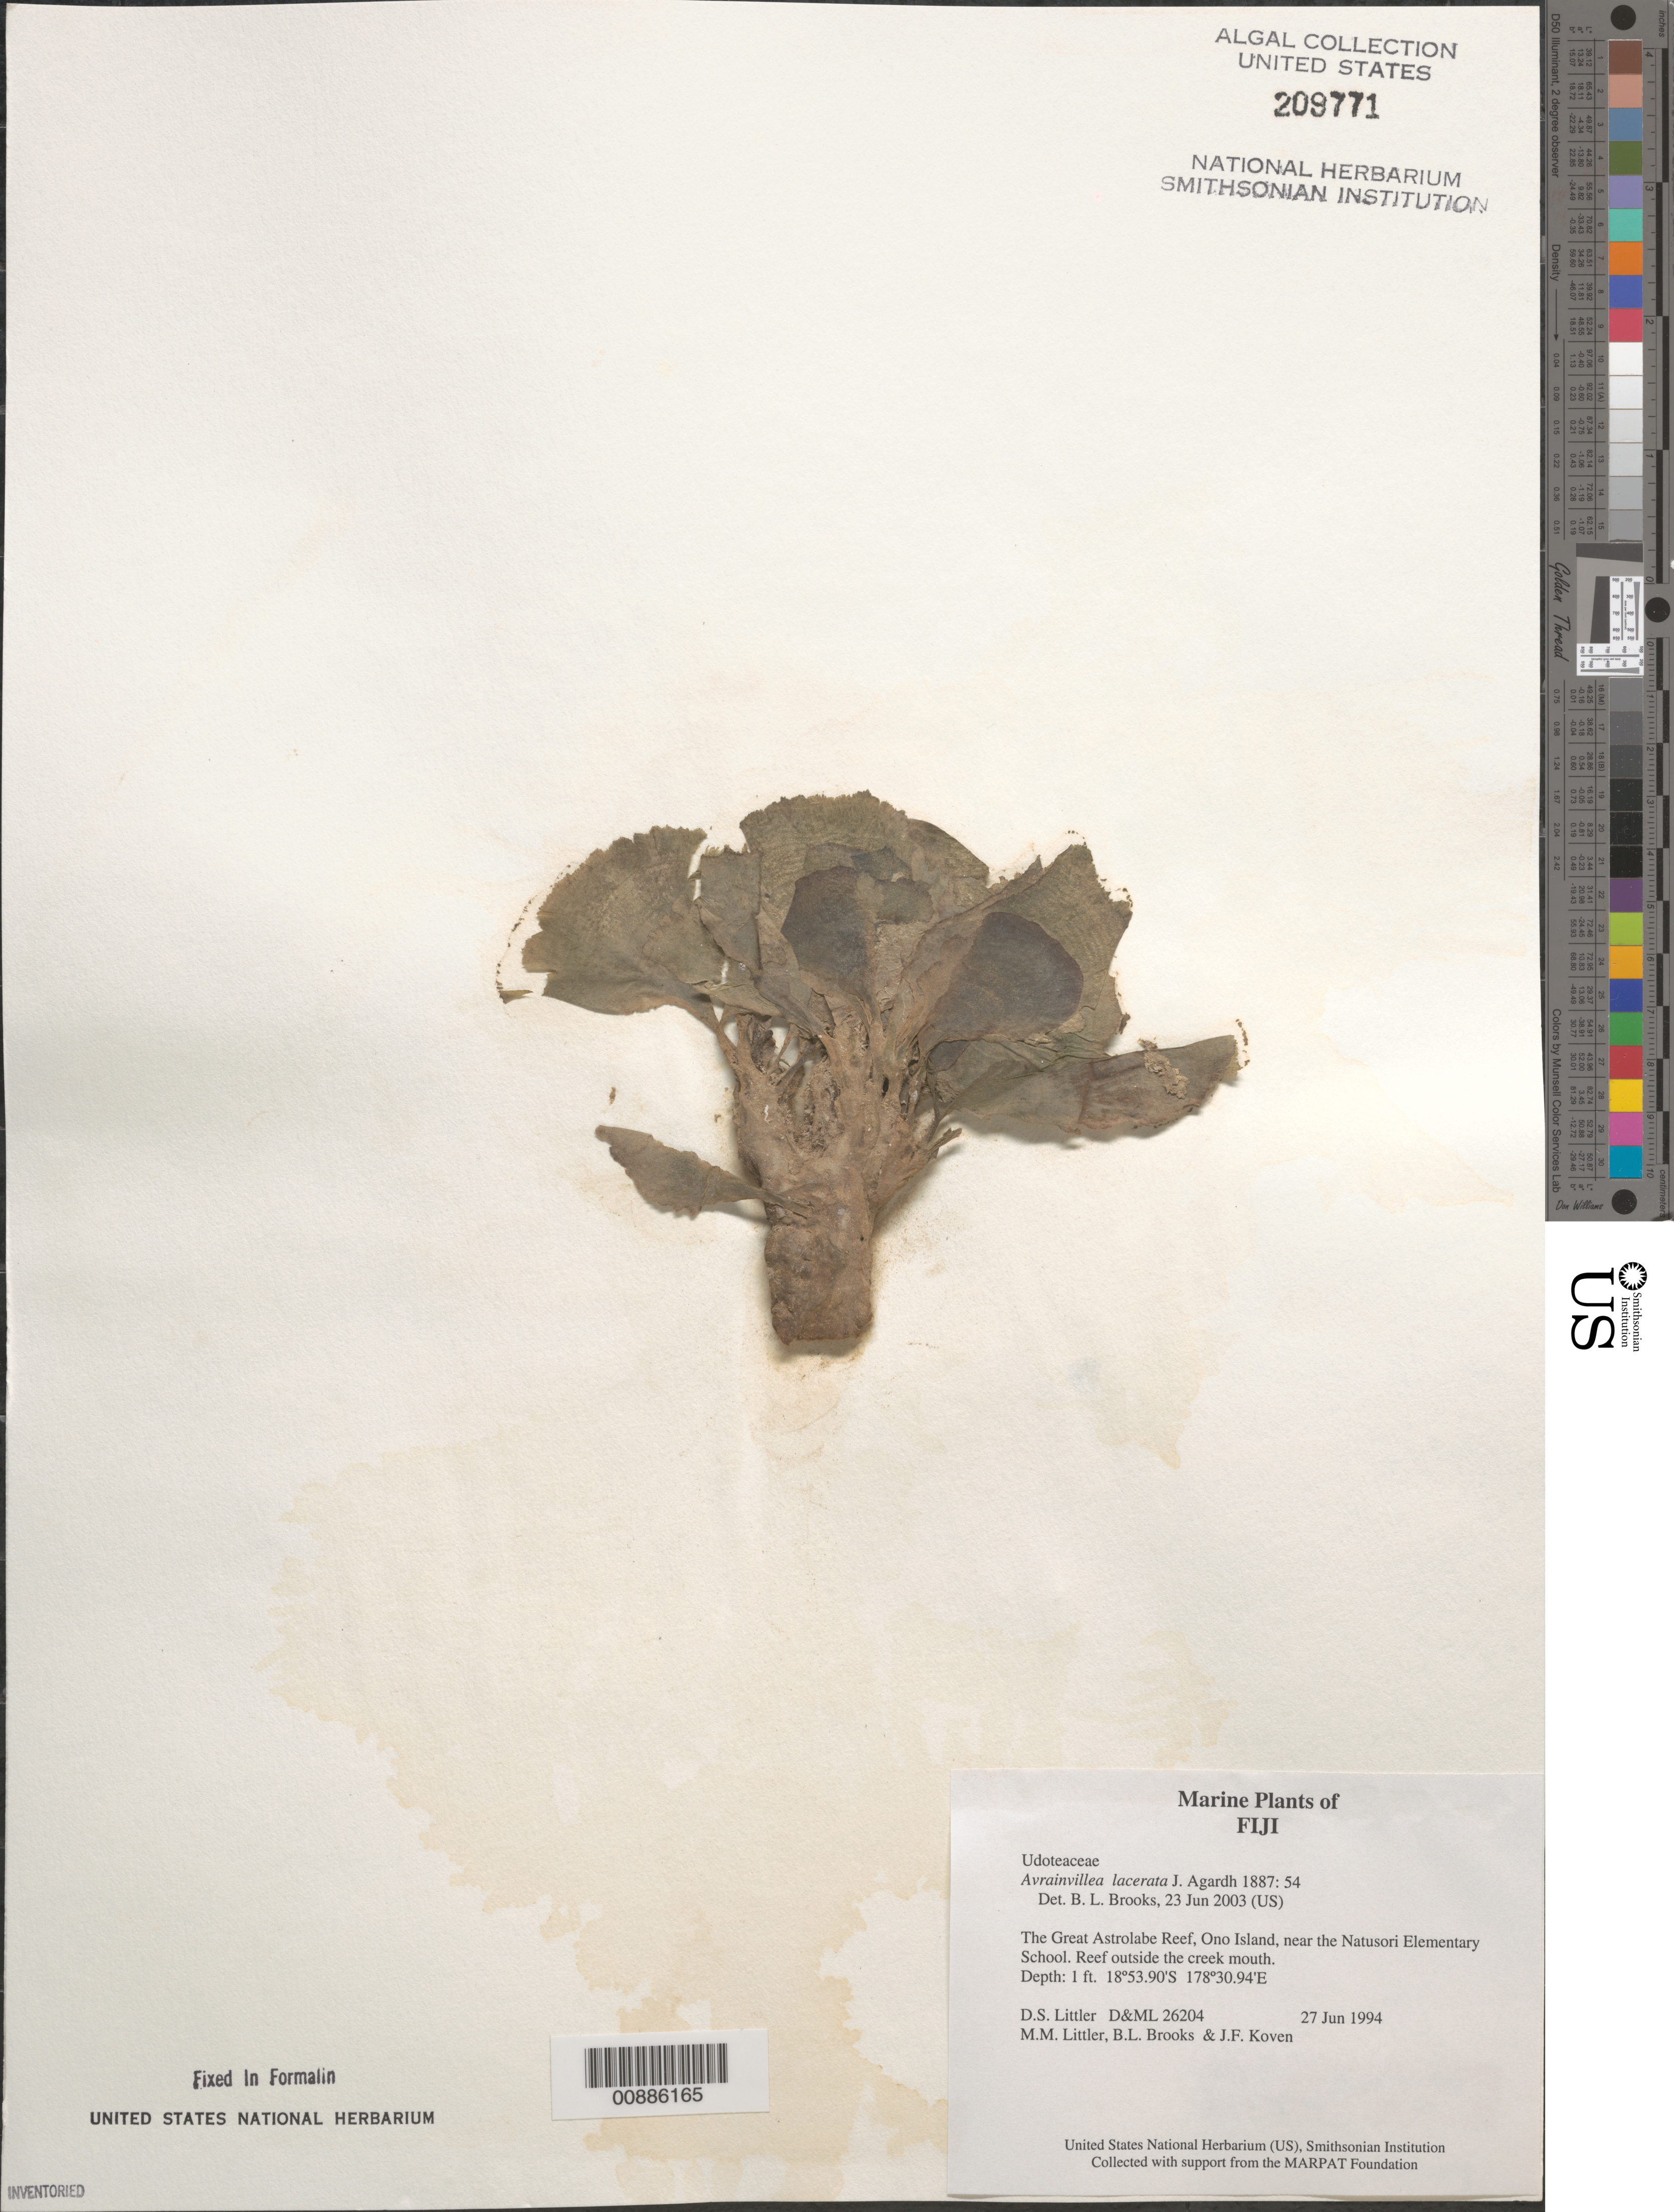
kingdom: Plantae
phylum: Chlorophyta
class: Ulvophyceae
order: Bryopsidales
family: Dichotomosiphonaceae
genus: Avrainvillea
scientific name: Avrainvillea lacerata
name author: J. Agardh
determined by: Brooks, B. L., (BOT), Smithsonian Institution - National Museum of Natural History (UNITED STATES)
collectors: D. S. Littler, M. M. Littler, B. Brooks & J. Koven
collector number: D&ML 26204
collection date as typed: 27 Jun 1994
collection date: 1994-06-27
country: Fiji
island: Ono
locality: Great Astrolabe Reef, near Natusori Elementary School, reef outside the creek mouth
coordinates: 18 53.90'S, 178 30.94'E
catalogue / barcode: US 209771